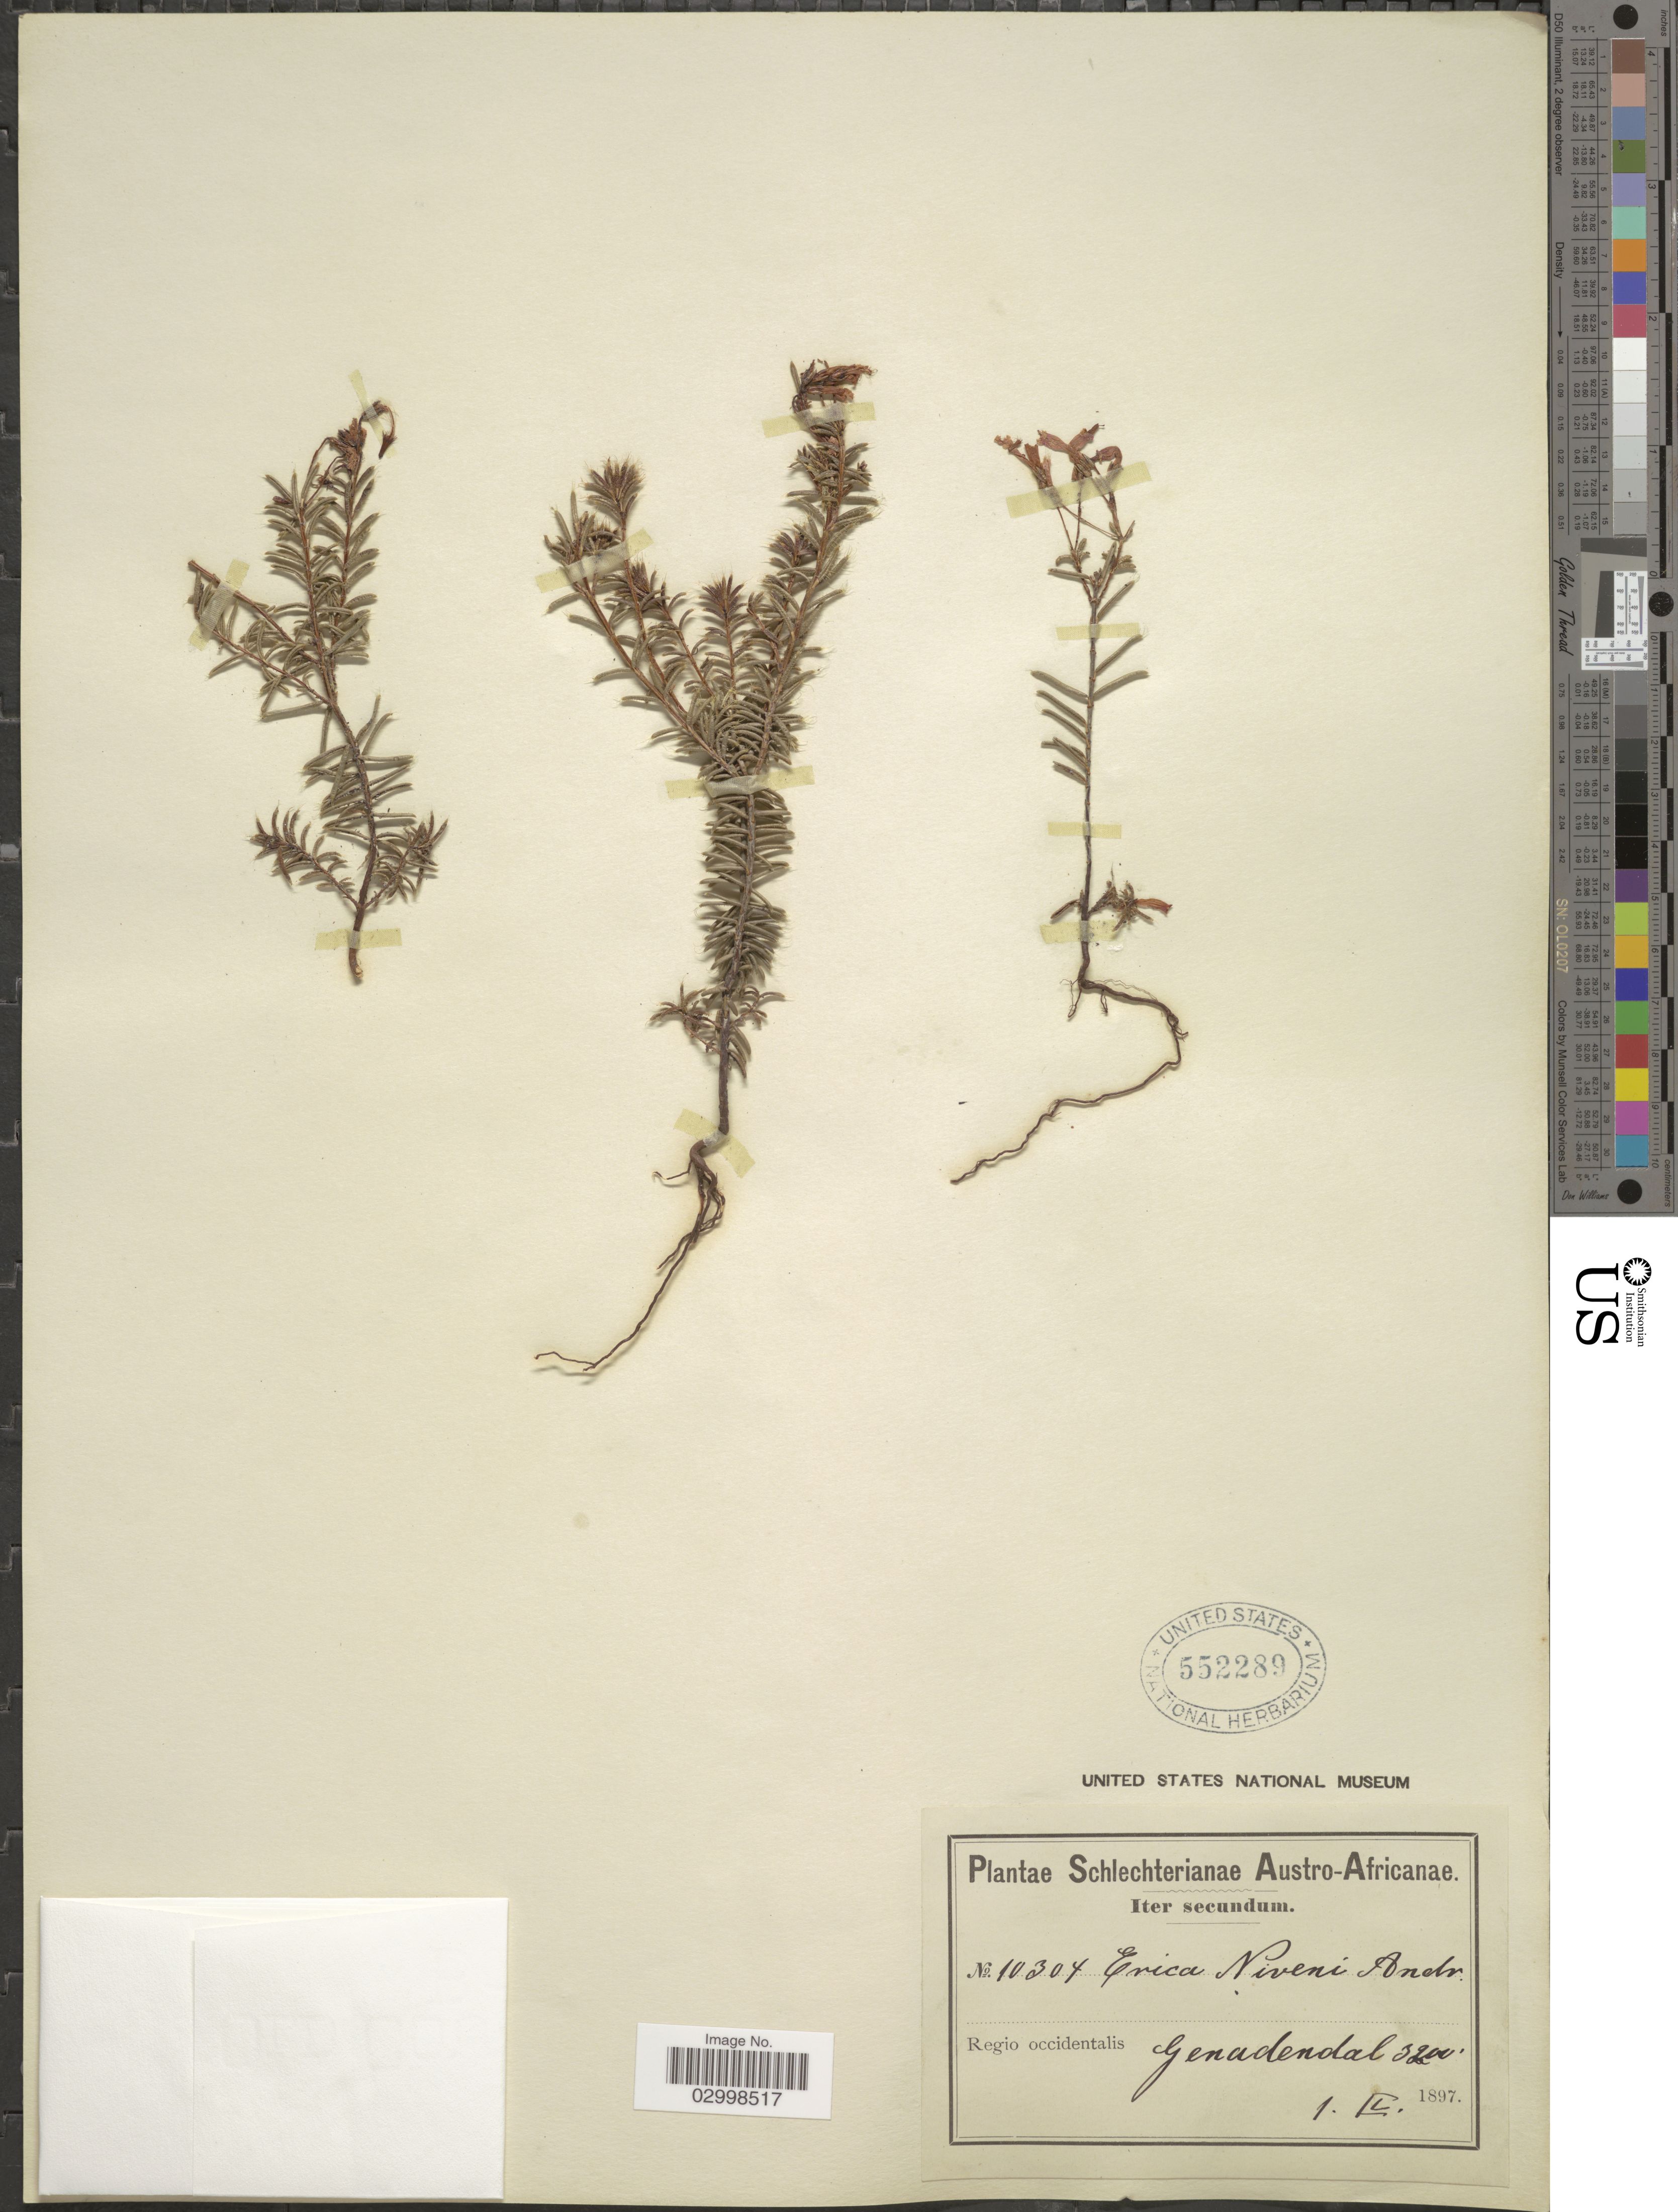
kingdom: Plantae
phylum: Tracheophyta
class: Magnoliopsida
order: Ericales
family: Ericaceae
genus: Erica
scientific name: Erica nivenia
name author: Andrews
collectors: Schlechter, --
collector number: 10304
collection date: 1897-04-01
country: South Africa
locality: Austro-Africanae, Regio occidentalis, Genadendal.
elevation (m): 975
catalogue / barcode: US 552289